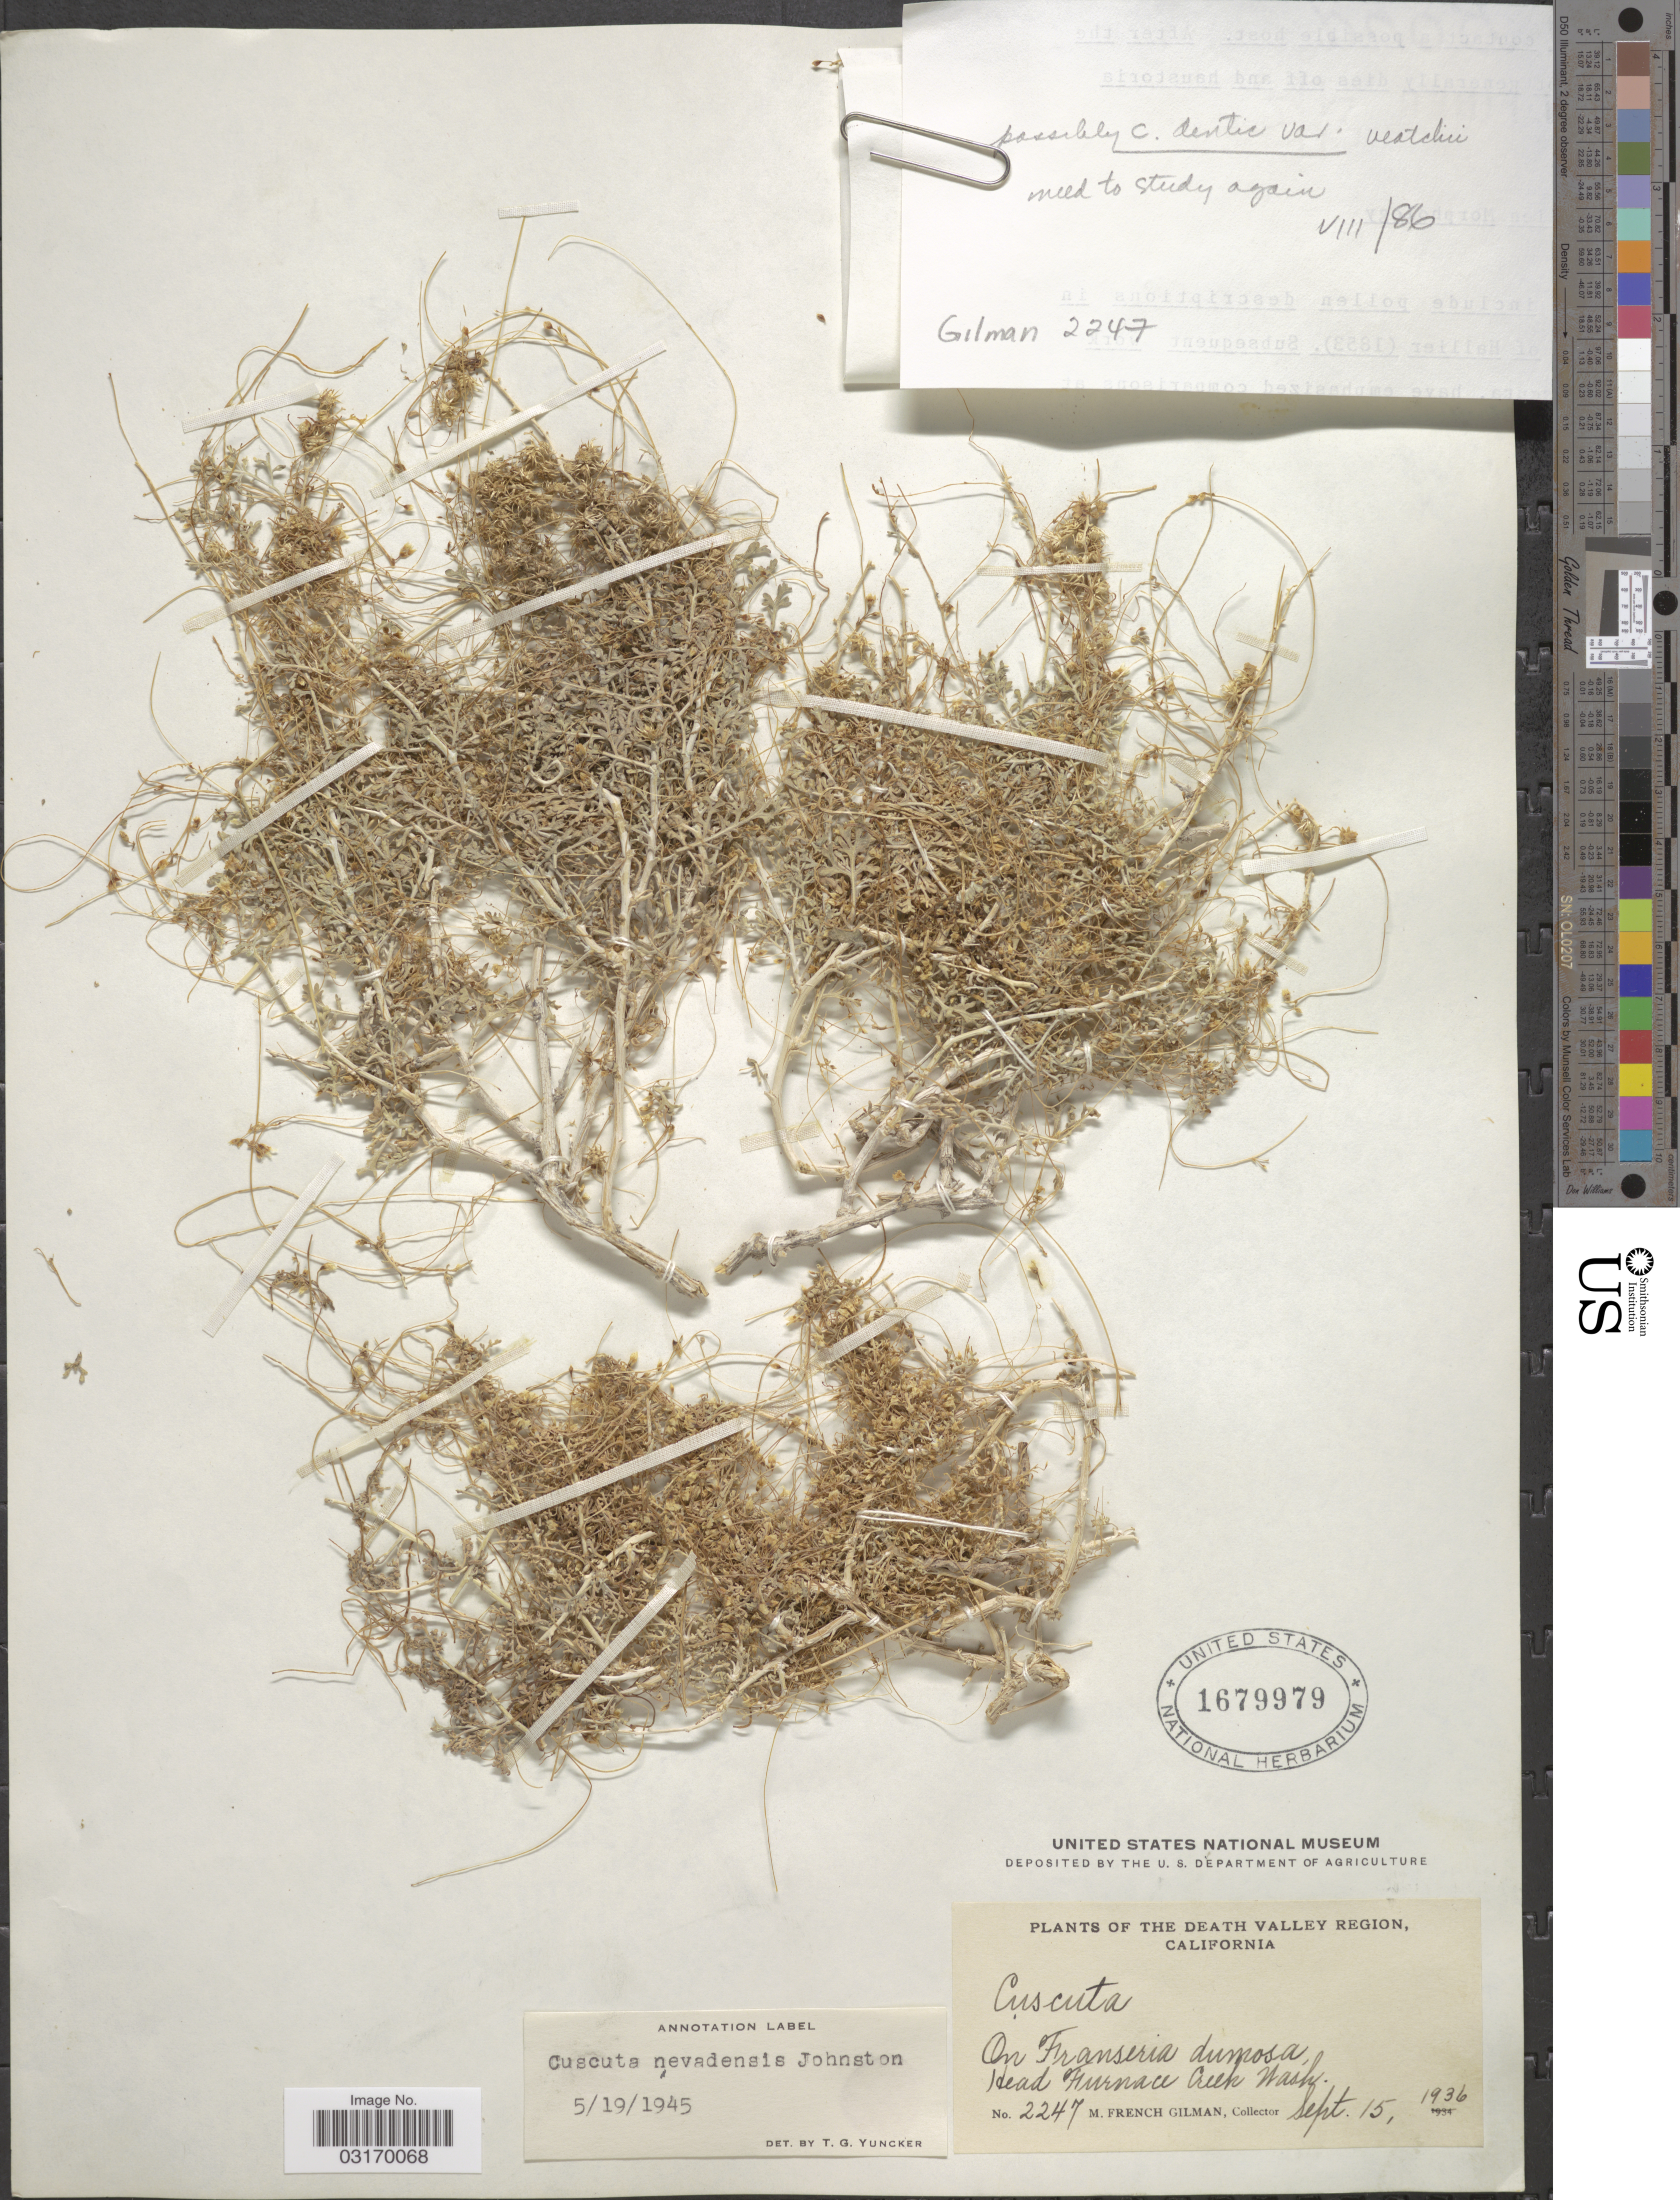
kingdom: Plantae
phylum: Tracheophyta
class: Magnoliopsida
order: Solanales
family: Convolvulaceae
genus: Cuscuta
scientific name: Cuscuta nevadensis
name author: I.M. Johnst.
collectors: M. F. Gilman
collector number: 2247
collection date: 1936-09-15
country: United States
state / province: California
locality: The Death Valley Region. On Franseria dumosa. Head Furnace Creek Wash.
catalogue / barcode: US 1679979